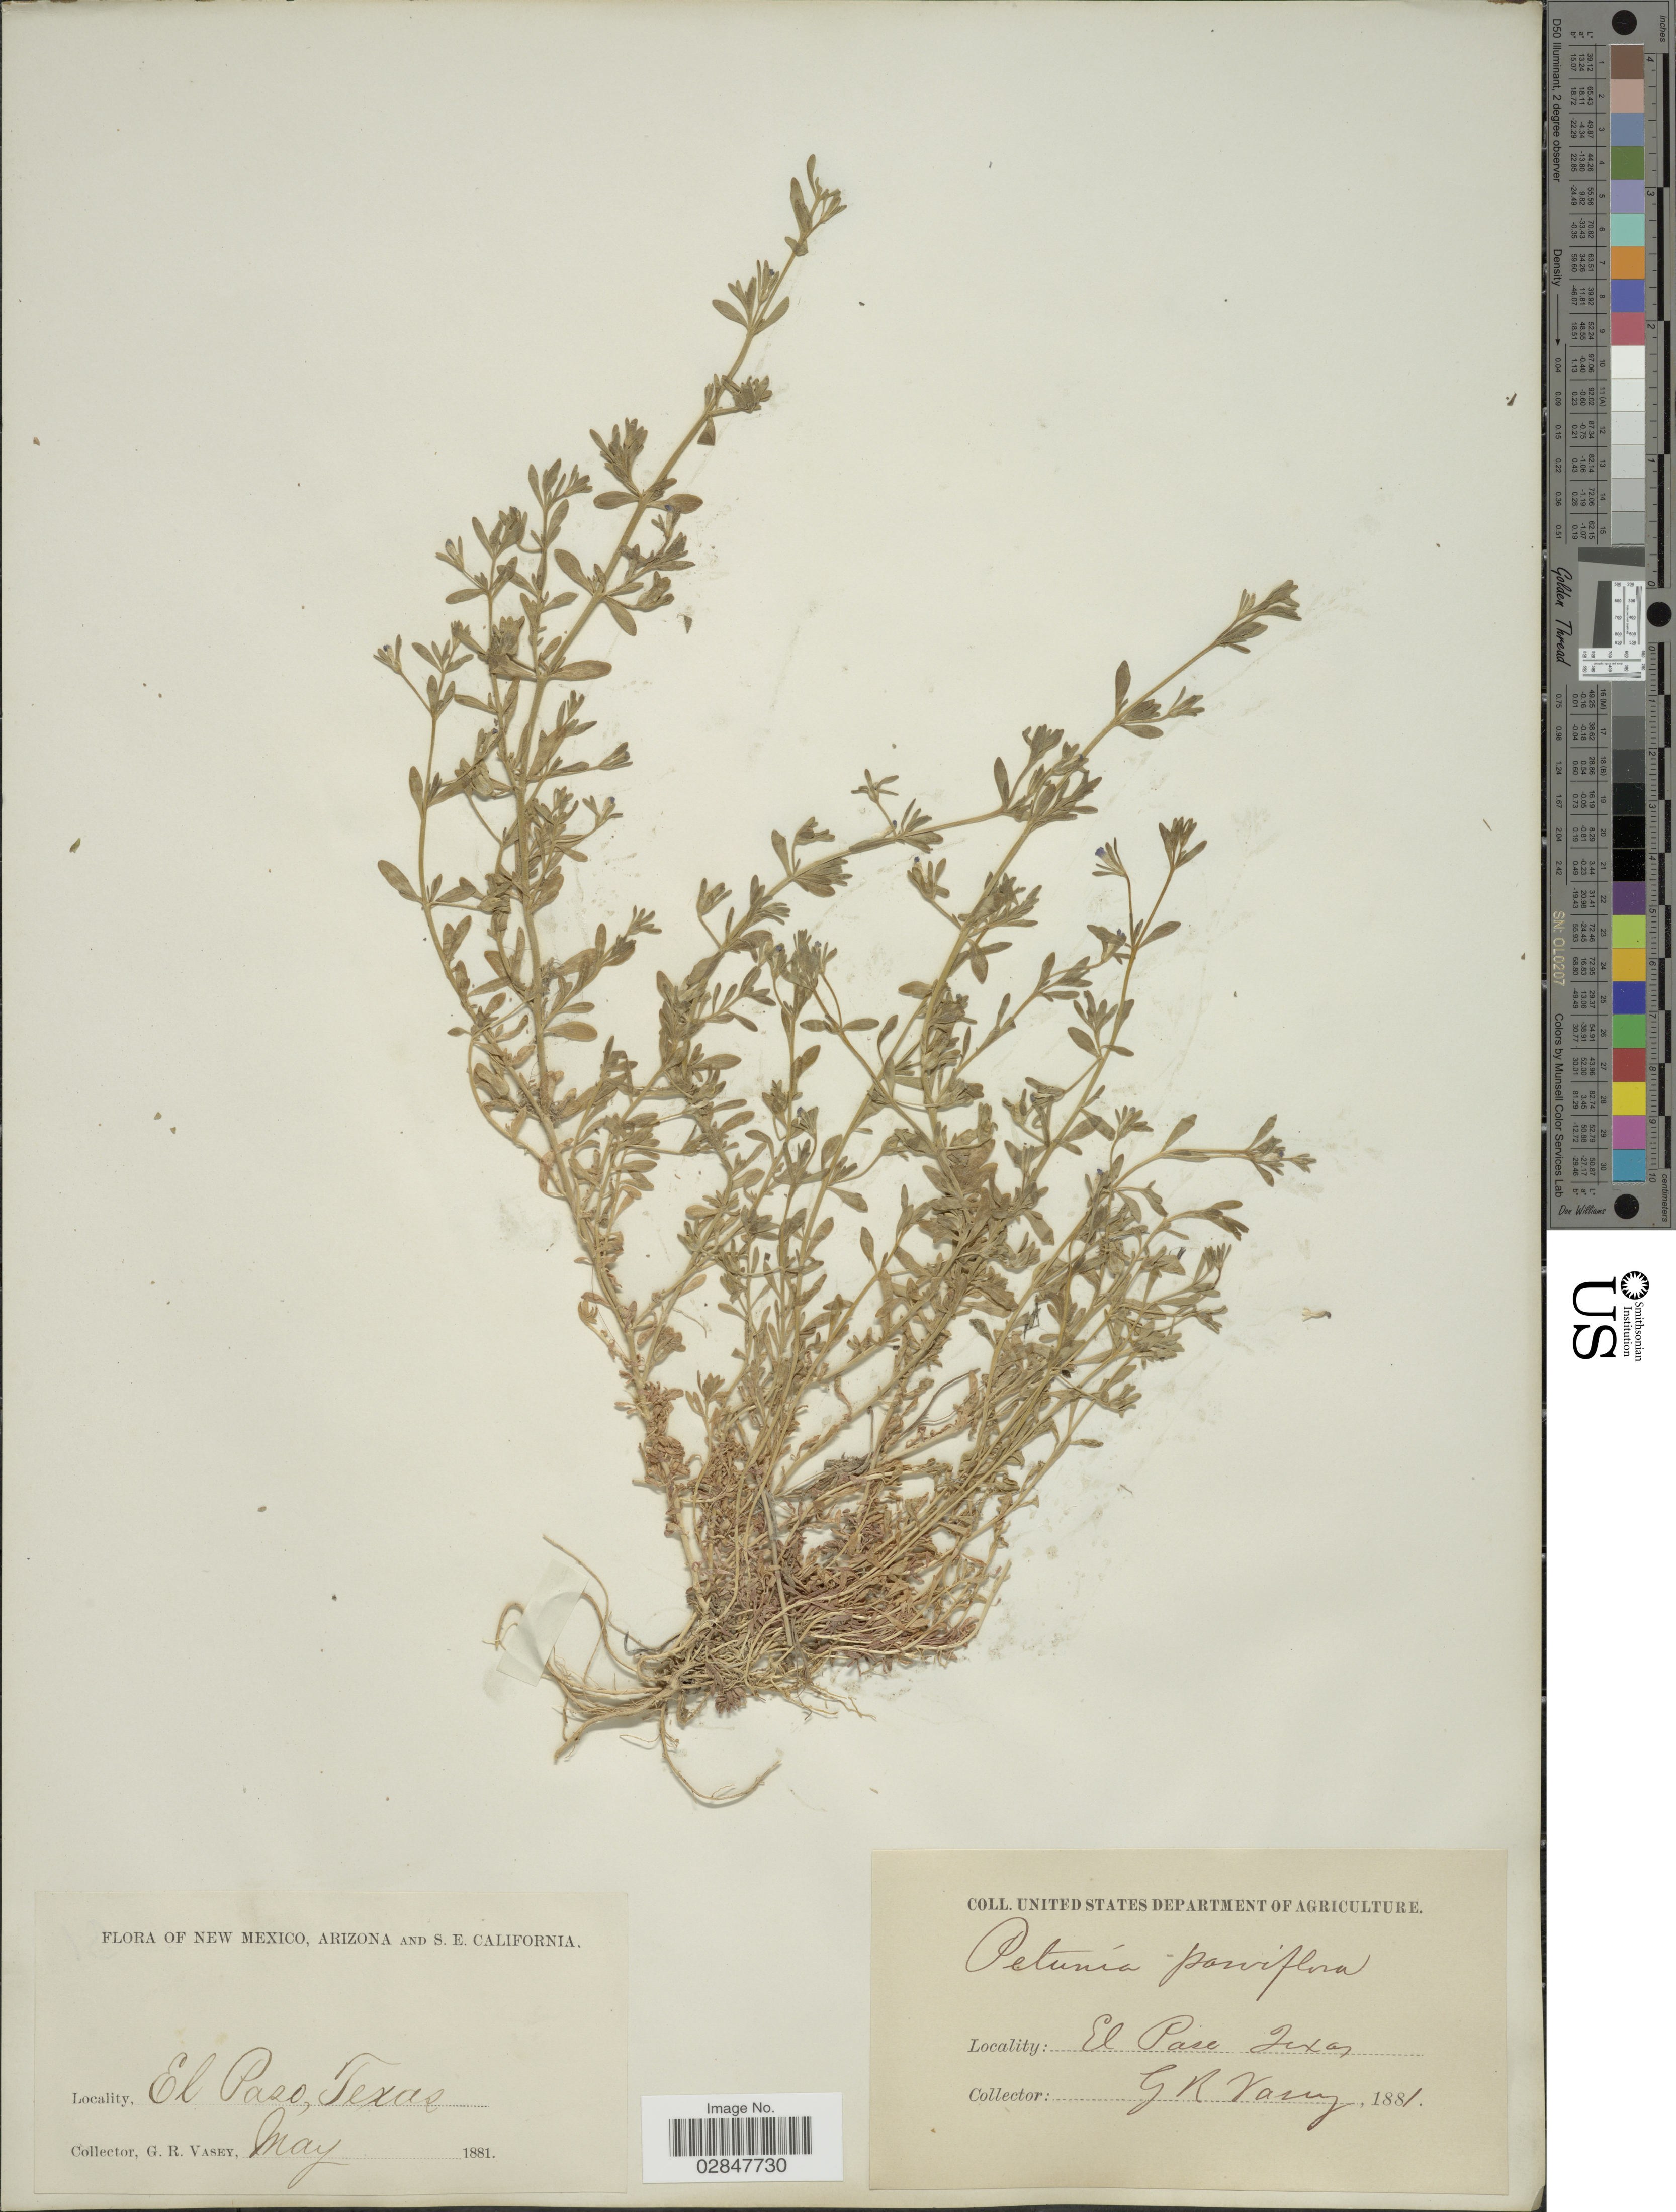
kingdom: Plantae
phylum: Tracheophyta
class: Magnoliopsida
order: Solanales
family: Solanaceae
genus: Petunia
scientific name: Petunia parviflora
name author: Juss.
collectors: G. R. Vasey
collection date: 1881-05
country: United States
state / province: Texas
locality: El Pazo.